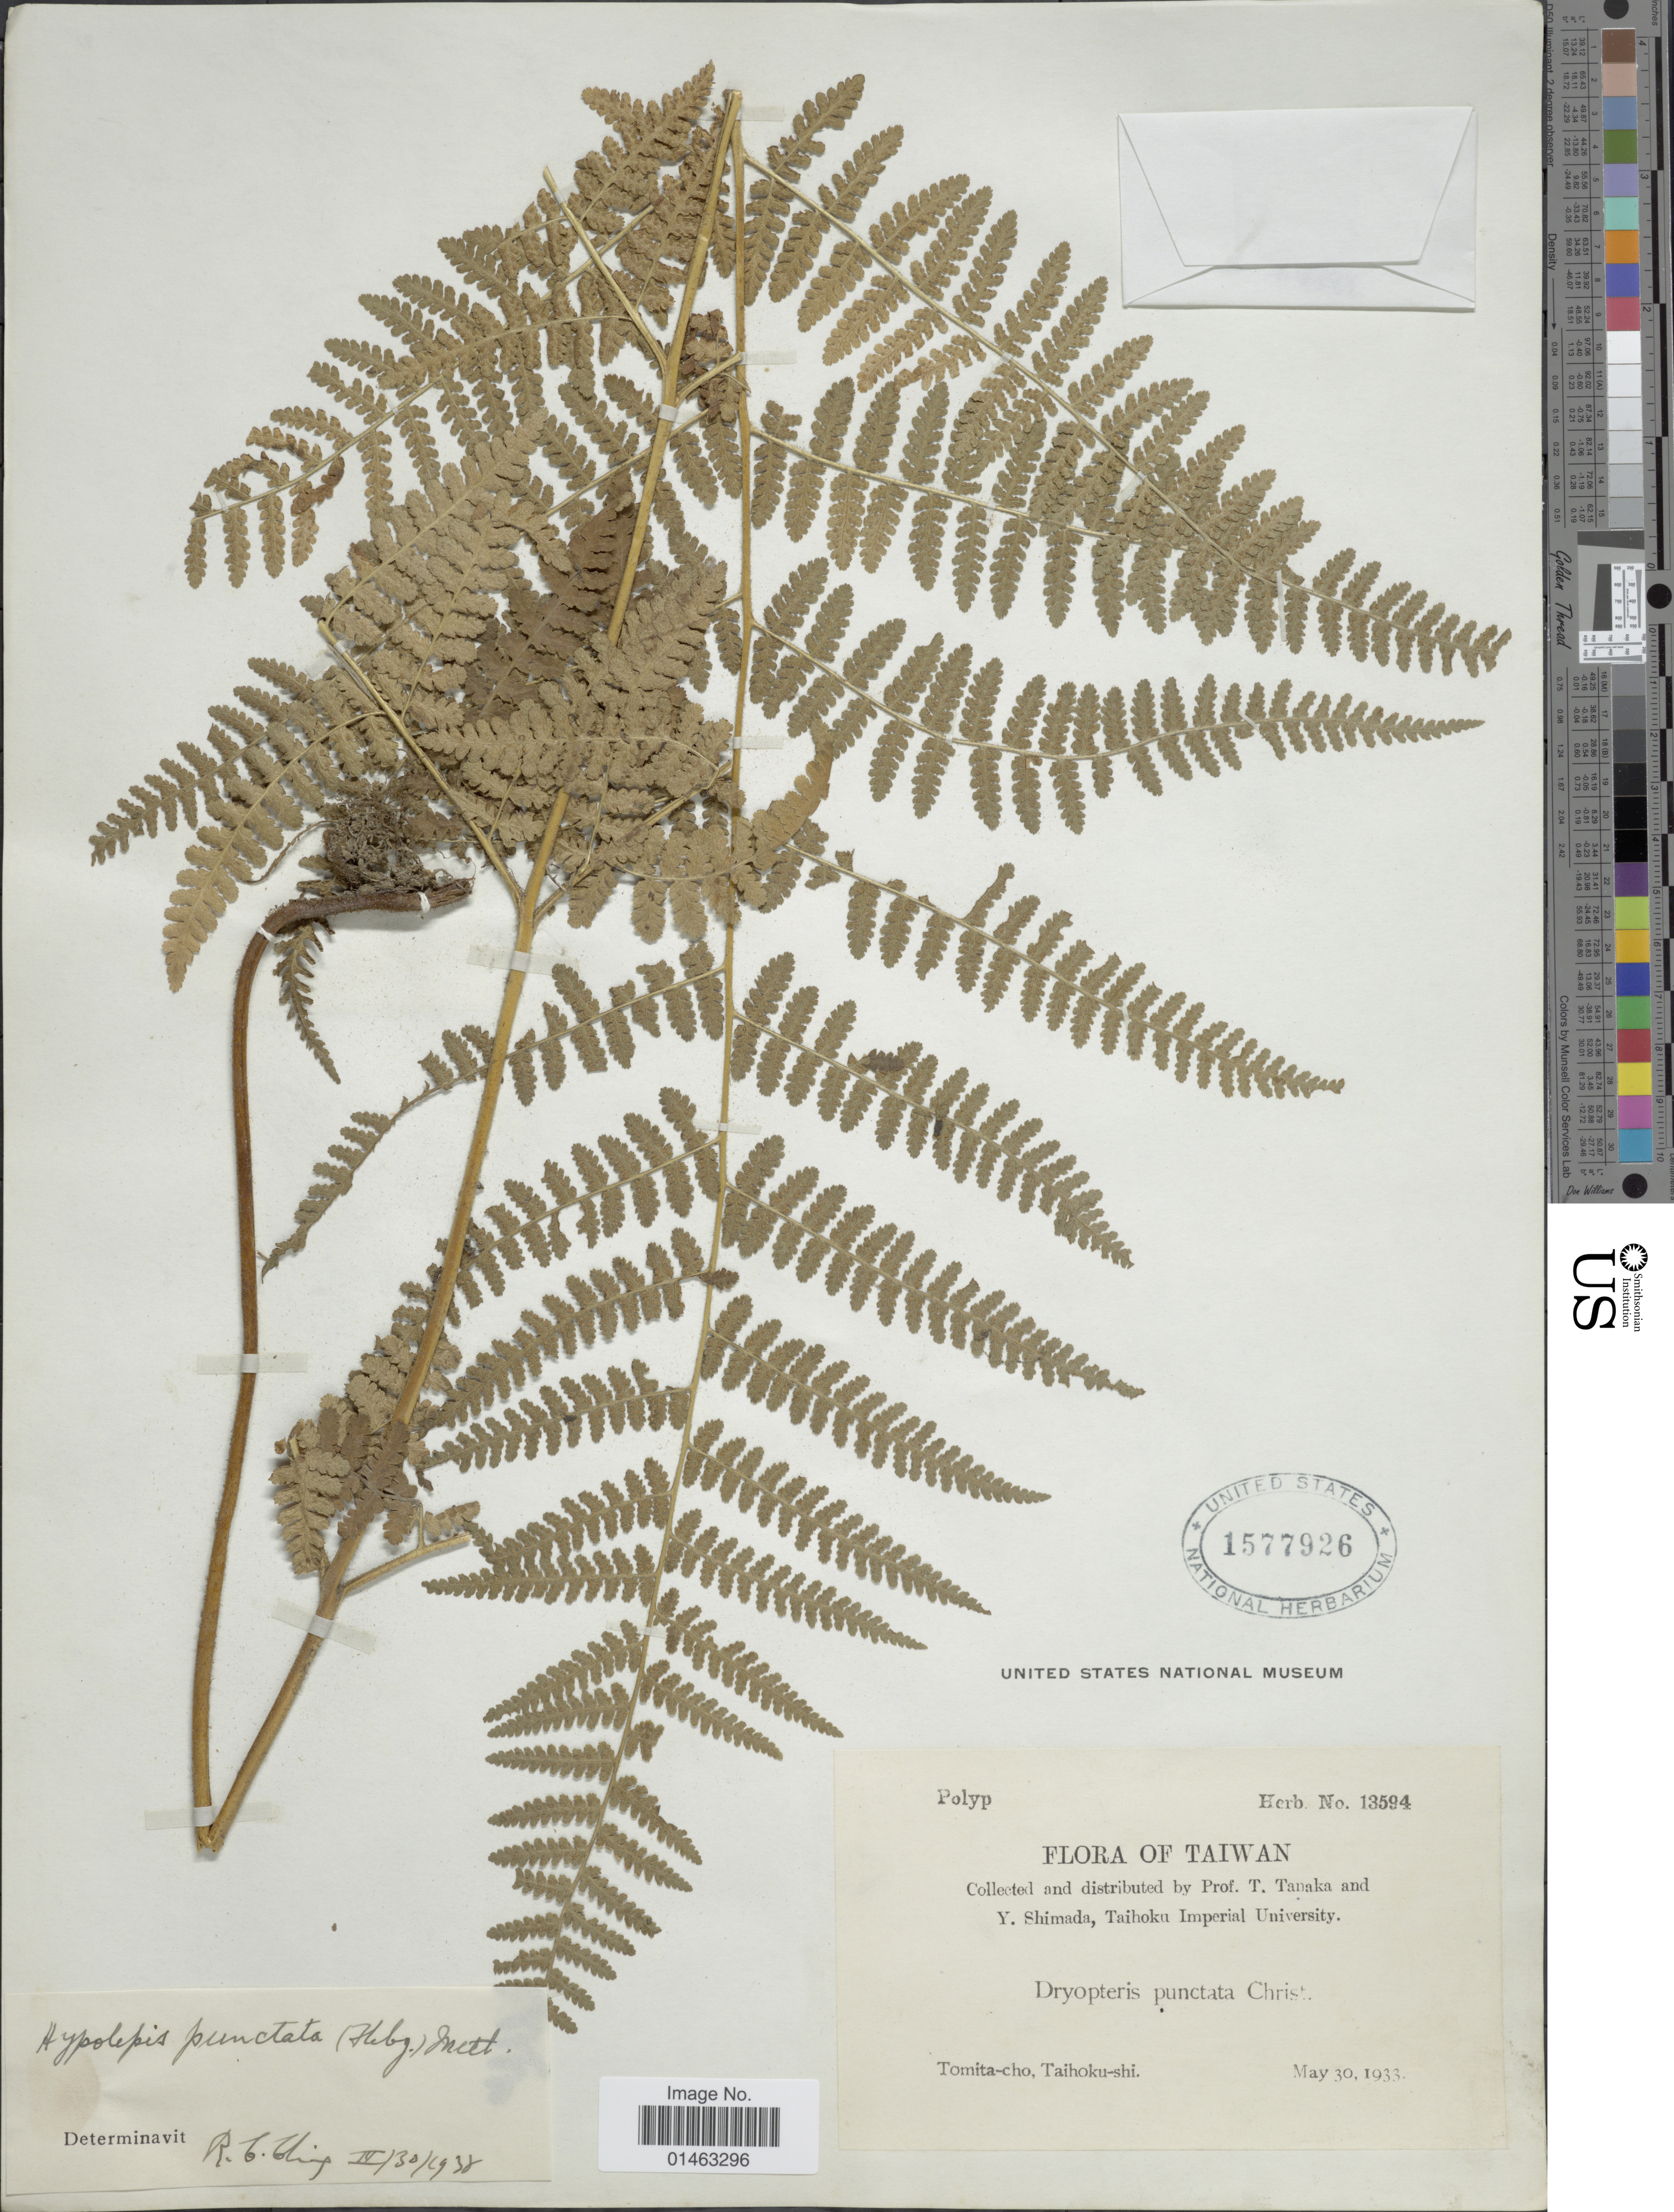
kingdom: Plantae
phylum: Tracheophyta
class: Polypodiopsida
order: Polypodiales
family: Dennstaedtiaceae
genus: Hypolepis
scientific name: Hypolepis punctata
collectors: T. Tanaka & Y. Shimada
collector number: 13594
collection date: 1933-05-30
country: Taiwan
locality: Tomita-cho, Taihoku-shi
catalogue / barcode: US 1577926